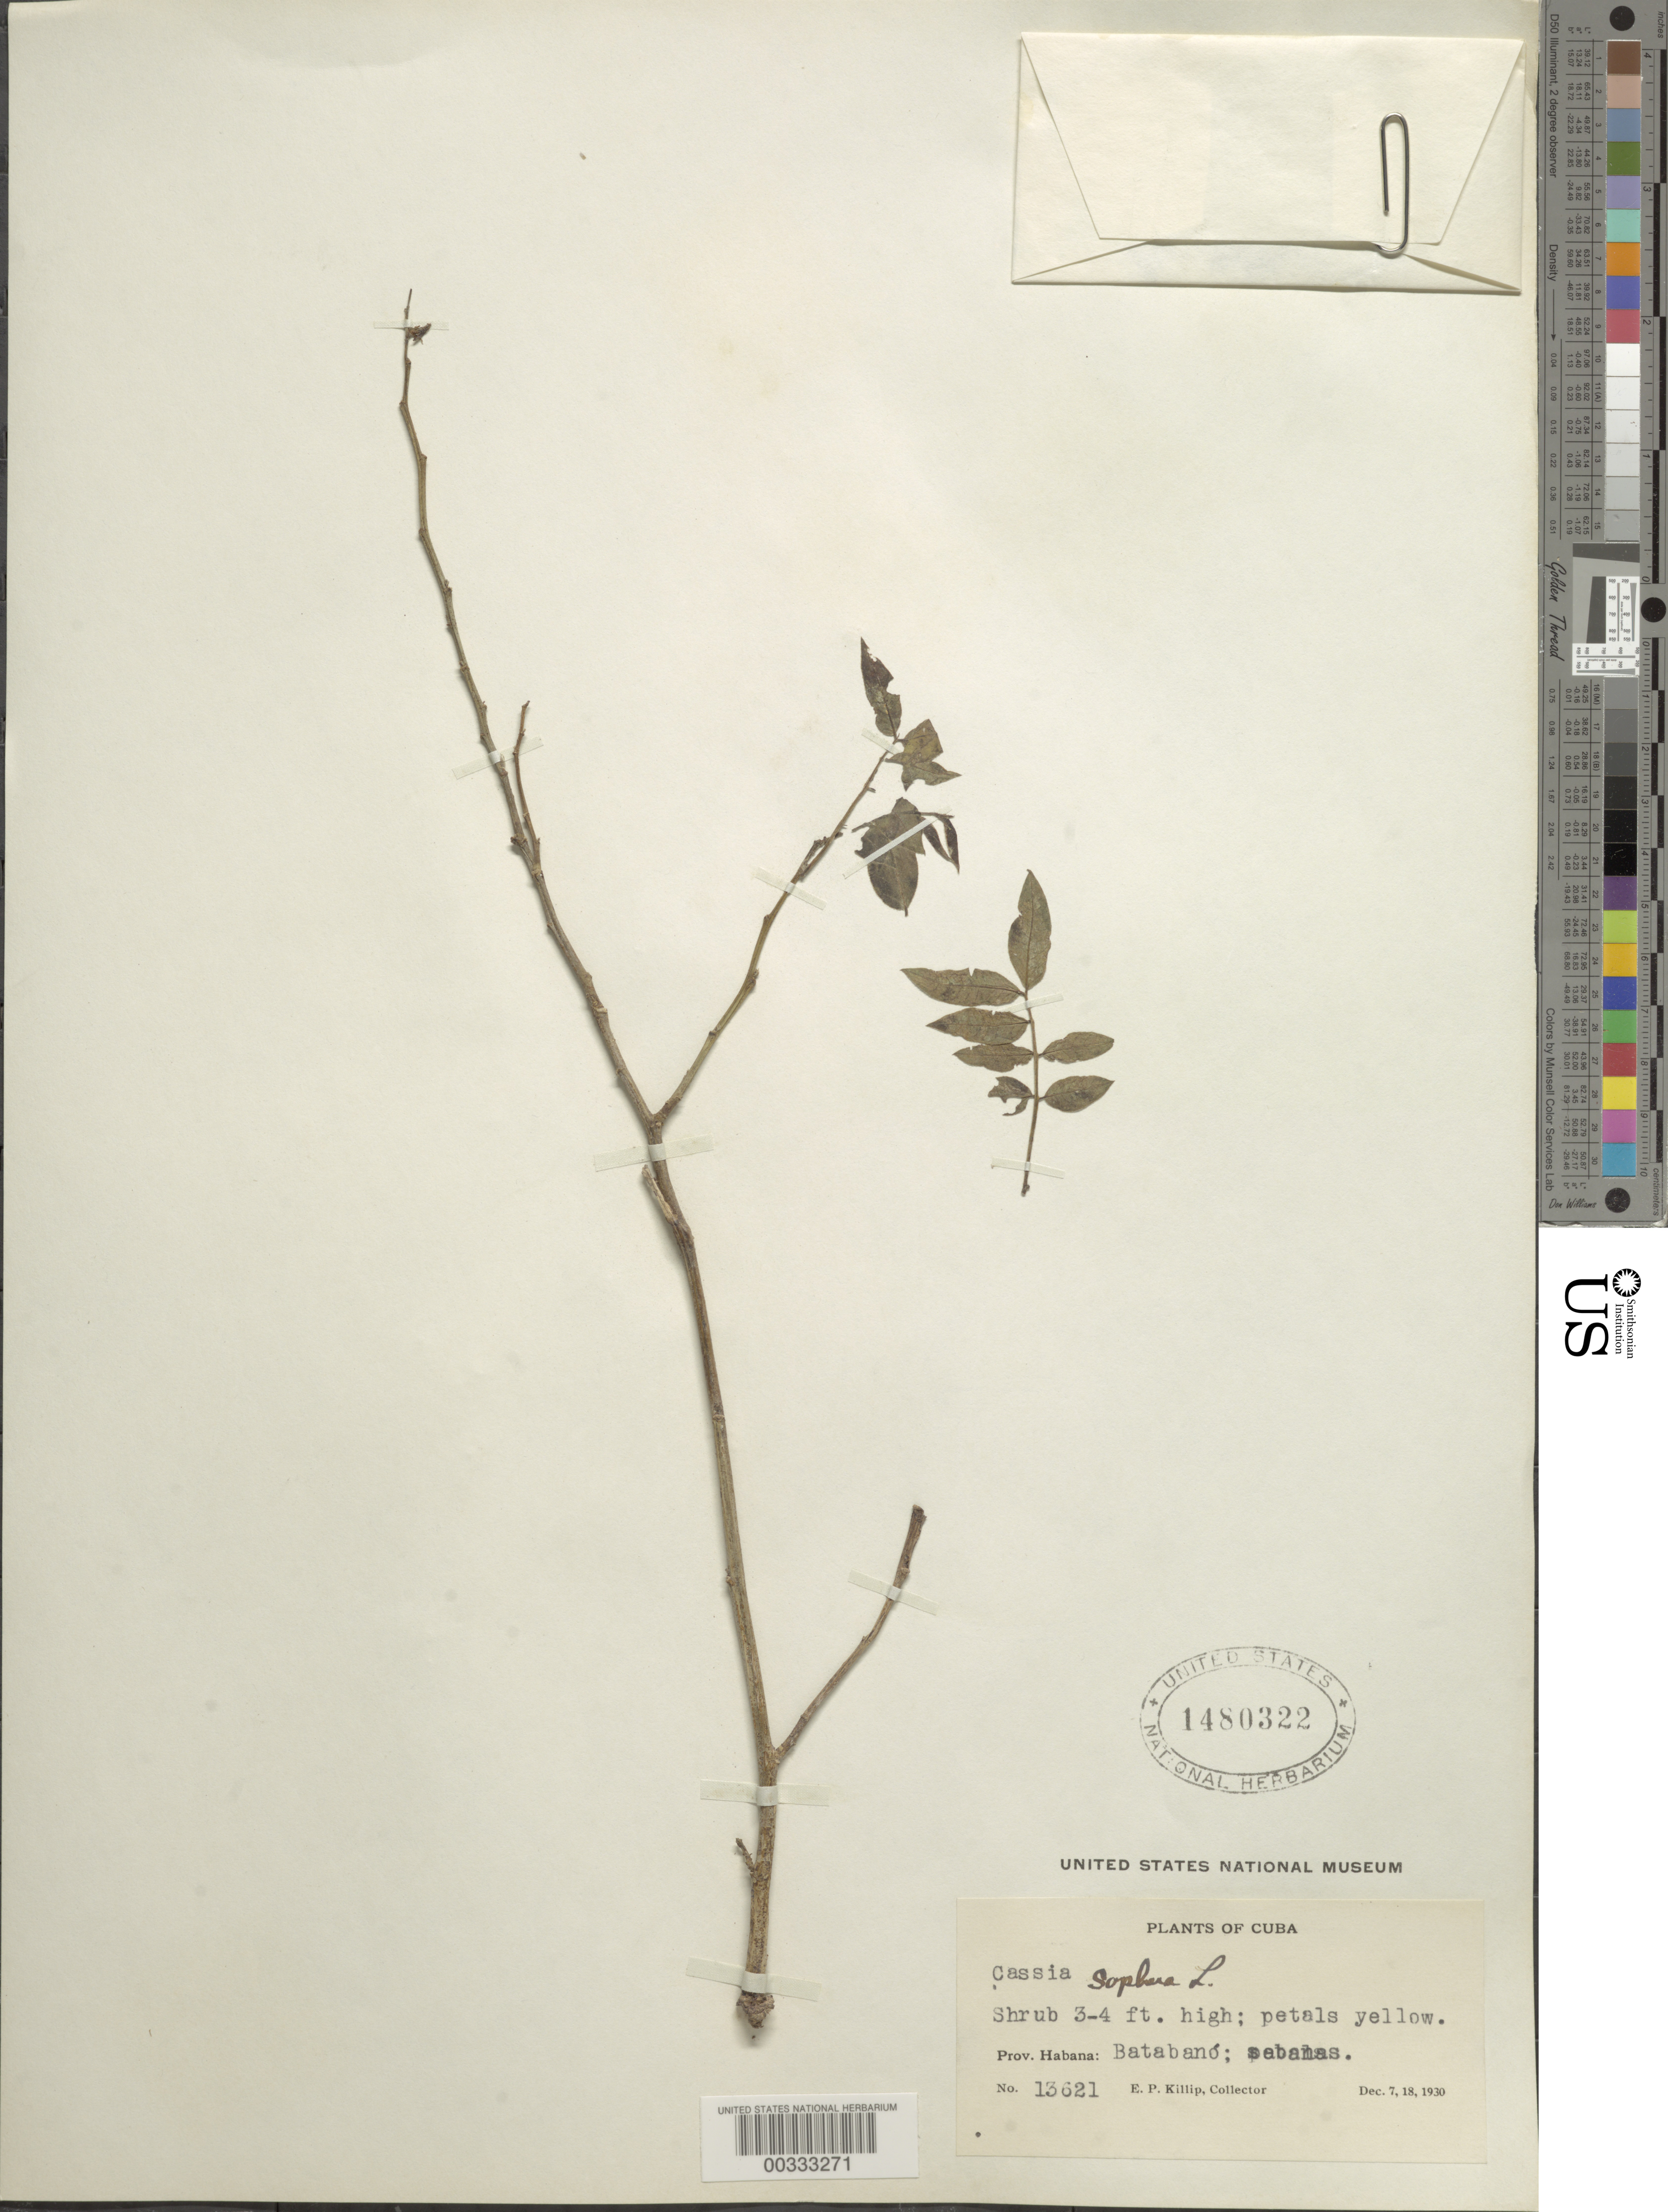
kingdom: Plantae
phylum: Tracheophyta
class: Magnoliopsida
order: Fabales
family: Fabaceae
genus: Senna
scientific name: Senna sophera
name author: (L.) Roxb.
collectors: E. P. Killip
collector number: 13621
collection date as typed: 07 Dec 1930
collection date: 1930-12-07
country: Cuba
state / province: La Habana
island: Greater Antilles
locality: Batabano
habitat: Savannas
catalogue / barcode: US 1480322